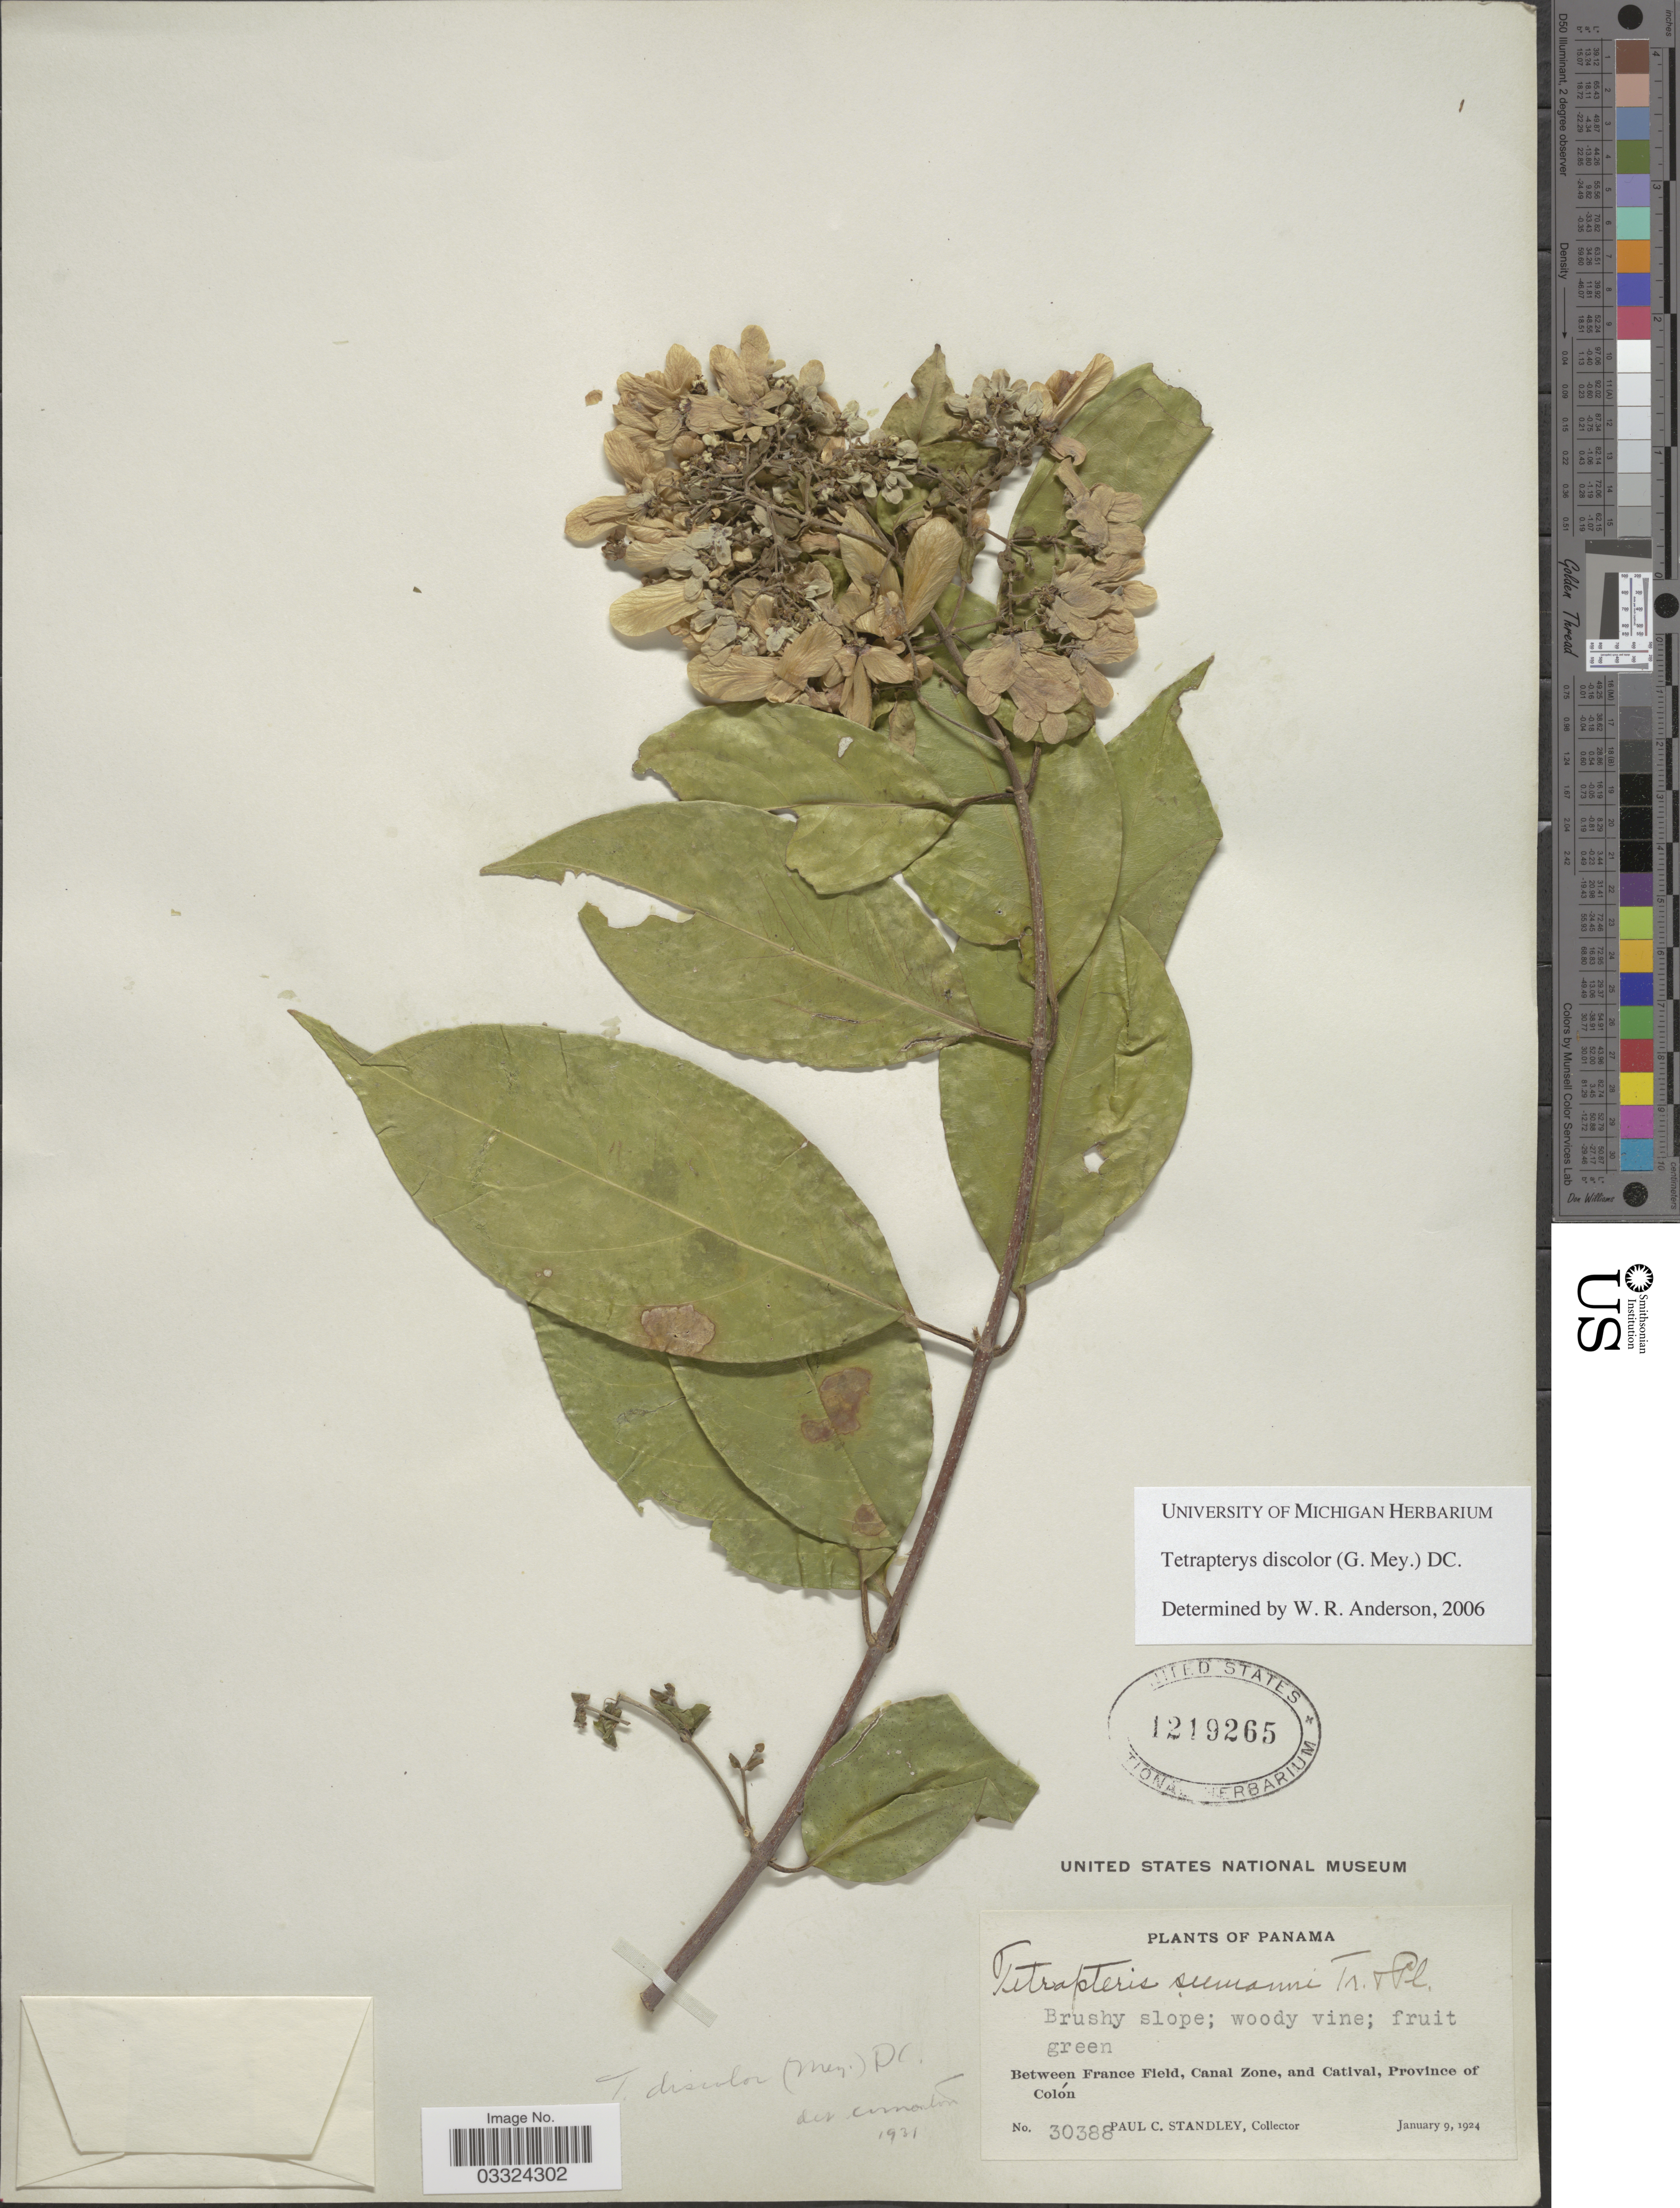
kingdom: Plantae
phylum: Tracheophyta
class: Magnoliopsida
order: Malpighiales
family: Malpighiaceae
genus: Tetrapterys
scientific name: Tetrapterys discolor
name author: (G. Mey.) DC.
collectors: P. C. Standley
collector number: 30388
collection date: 1924-01-09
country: Panama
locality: Between France Field, Canal Zone, and Catival, Province of Colón.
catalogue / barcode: US 1219265